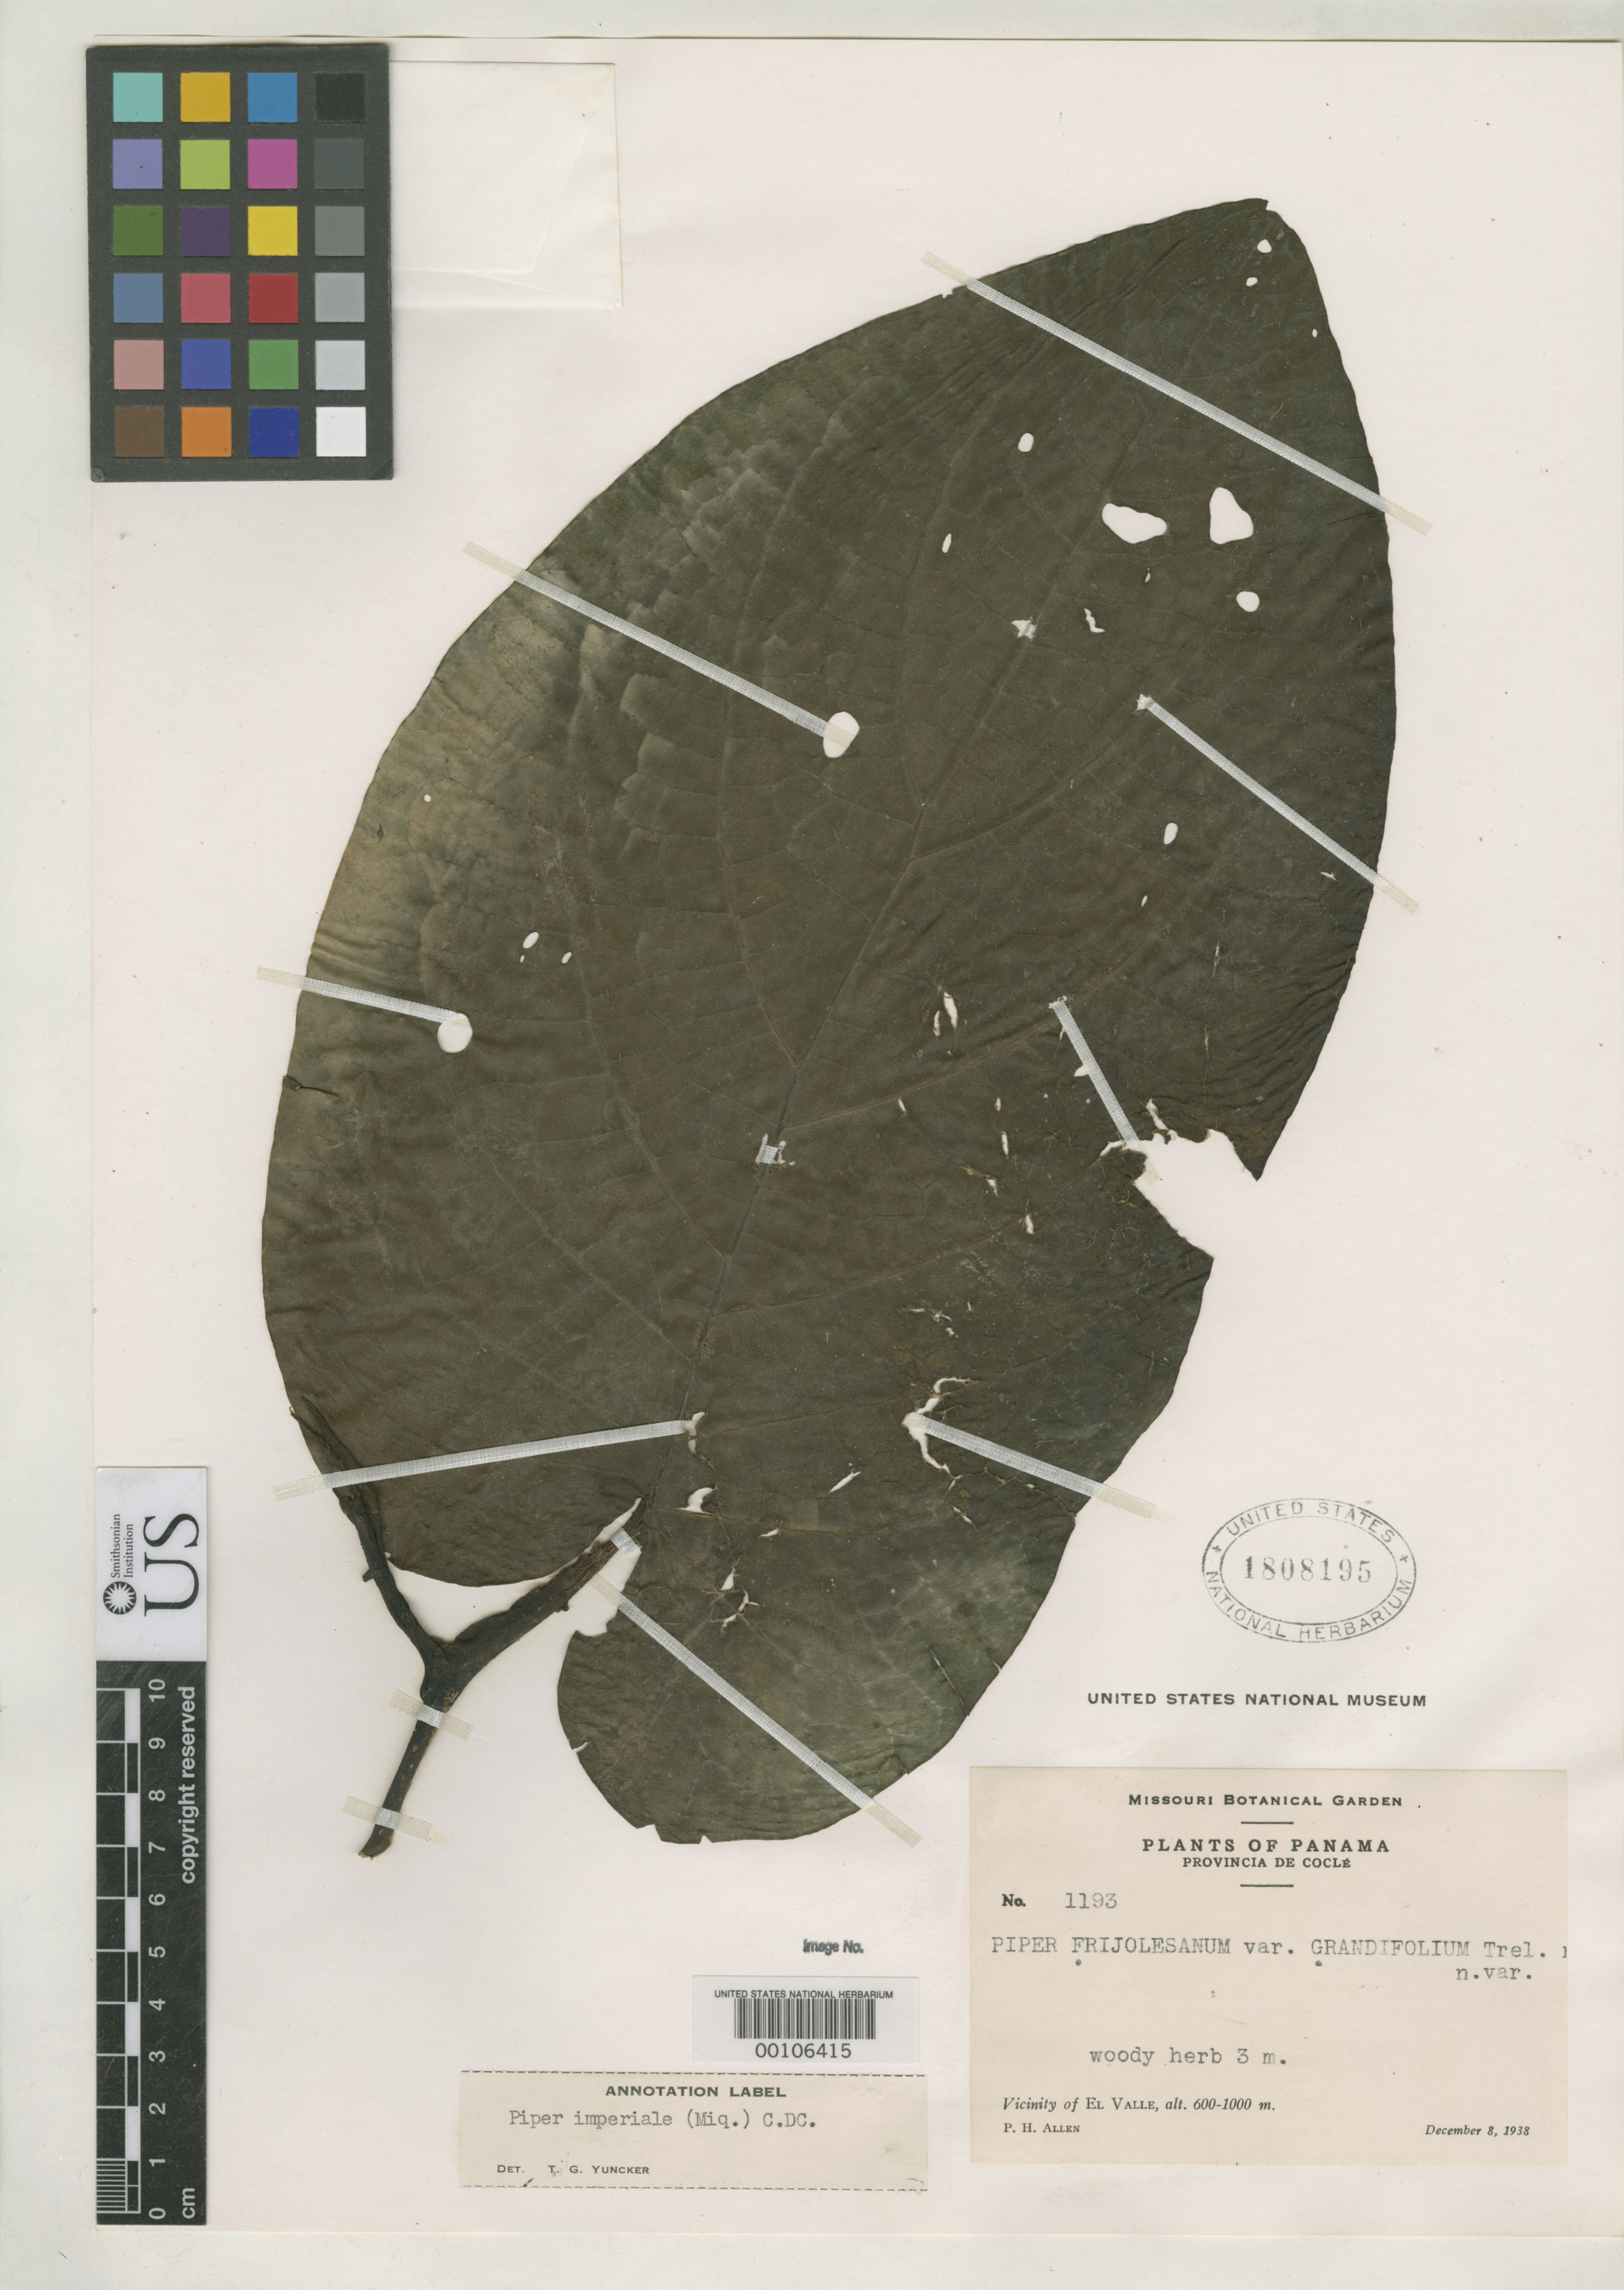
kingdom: Plantae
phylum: Tracheophyta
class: Magnoliopsida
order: Piperales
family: Piperaceae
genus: Piper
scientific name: Piper frijolesanum var. grandifolium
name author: Trel.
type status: Isotype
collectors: P. H. Allen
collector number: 1193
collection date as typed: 08 Dec 1938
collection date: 1938-12-08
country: Panama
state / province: Coclé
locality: Vicinity of el Valle.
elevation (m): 600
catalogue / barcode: US 1808195